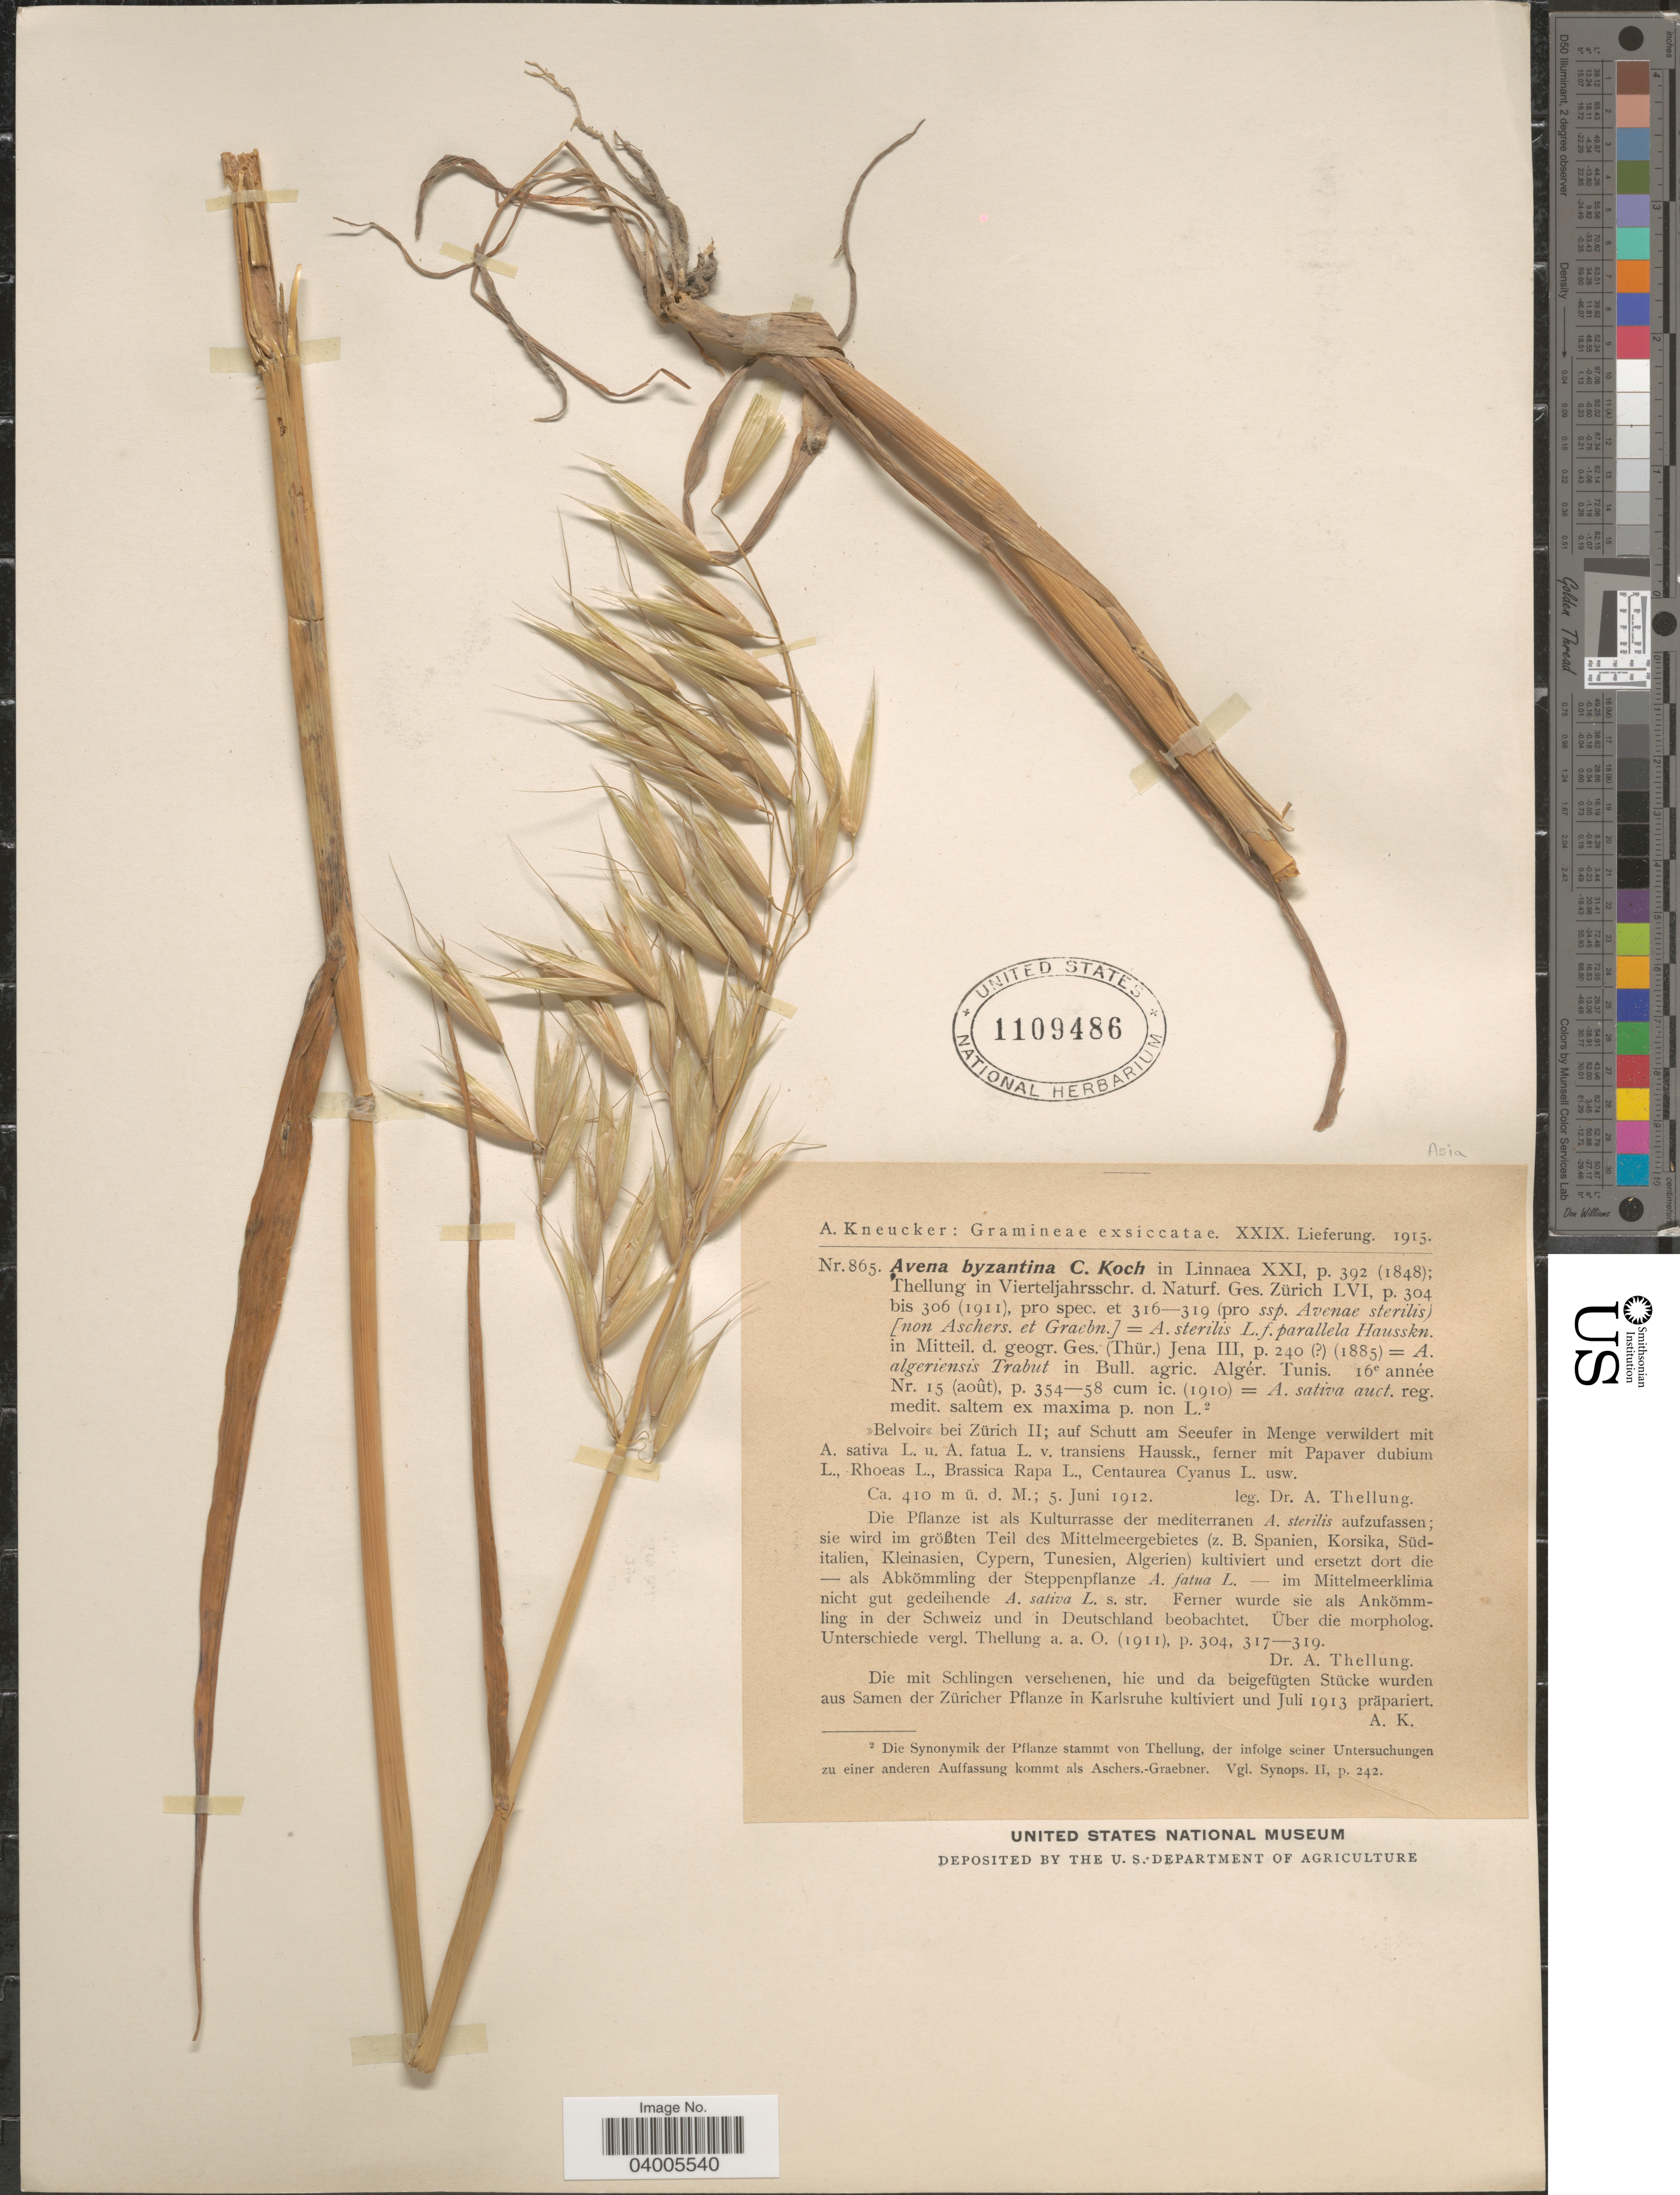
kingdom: Plantae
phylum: Tracheophyta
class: Liliopsida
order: Poales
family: Poaceae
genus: Avena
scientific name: Avena sativa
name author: L.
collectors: A. Thellung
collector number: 865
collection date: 1912-06-05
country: Switzerland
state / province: Zurich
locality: Belvoir bei Zürich II; auf Schutt am Seeufer in Menge.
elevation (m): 410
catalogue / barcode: US 1109486